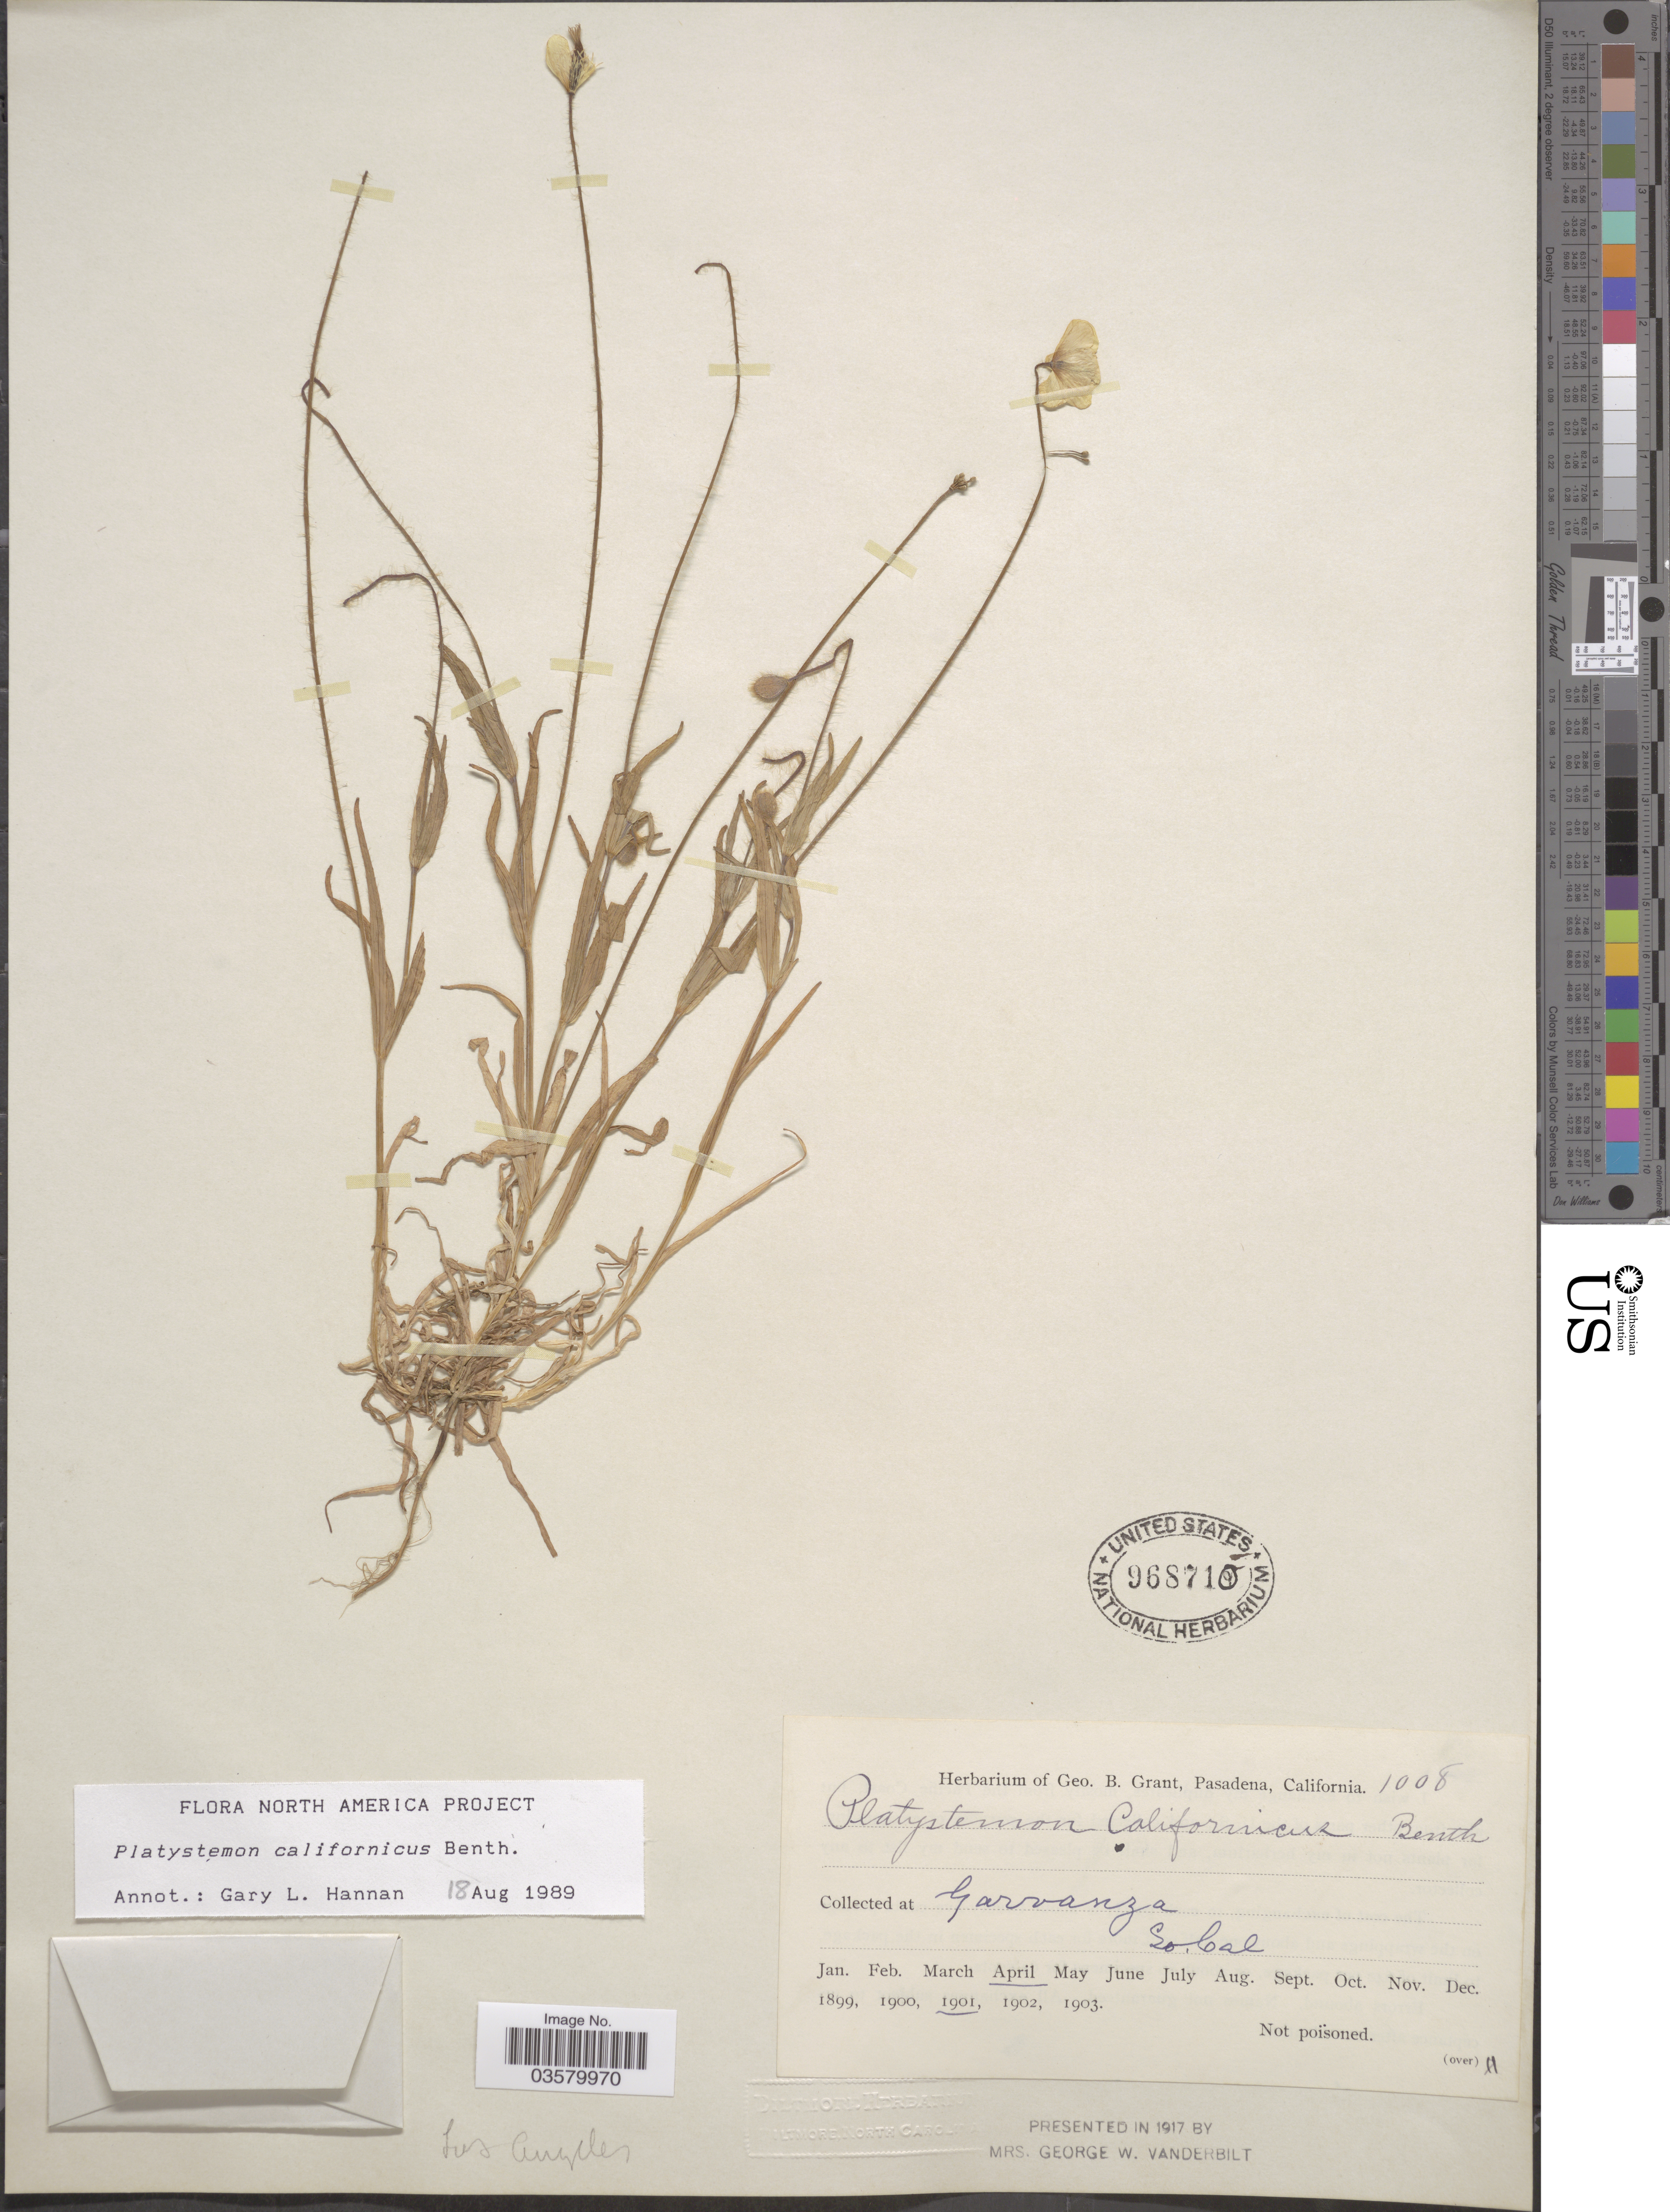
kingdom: Plantae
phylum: Tracheophyta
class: Magnoliopsida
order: Ranunculales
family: Papaveraceae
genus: Platystemon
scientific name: Platystemon californicus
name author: Benth.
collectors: ex herb. Geo. B. Grant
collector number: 1008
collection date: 1901-04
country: United States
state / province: California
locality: Garvanza, So. Cal.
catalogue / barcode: US 968710